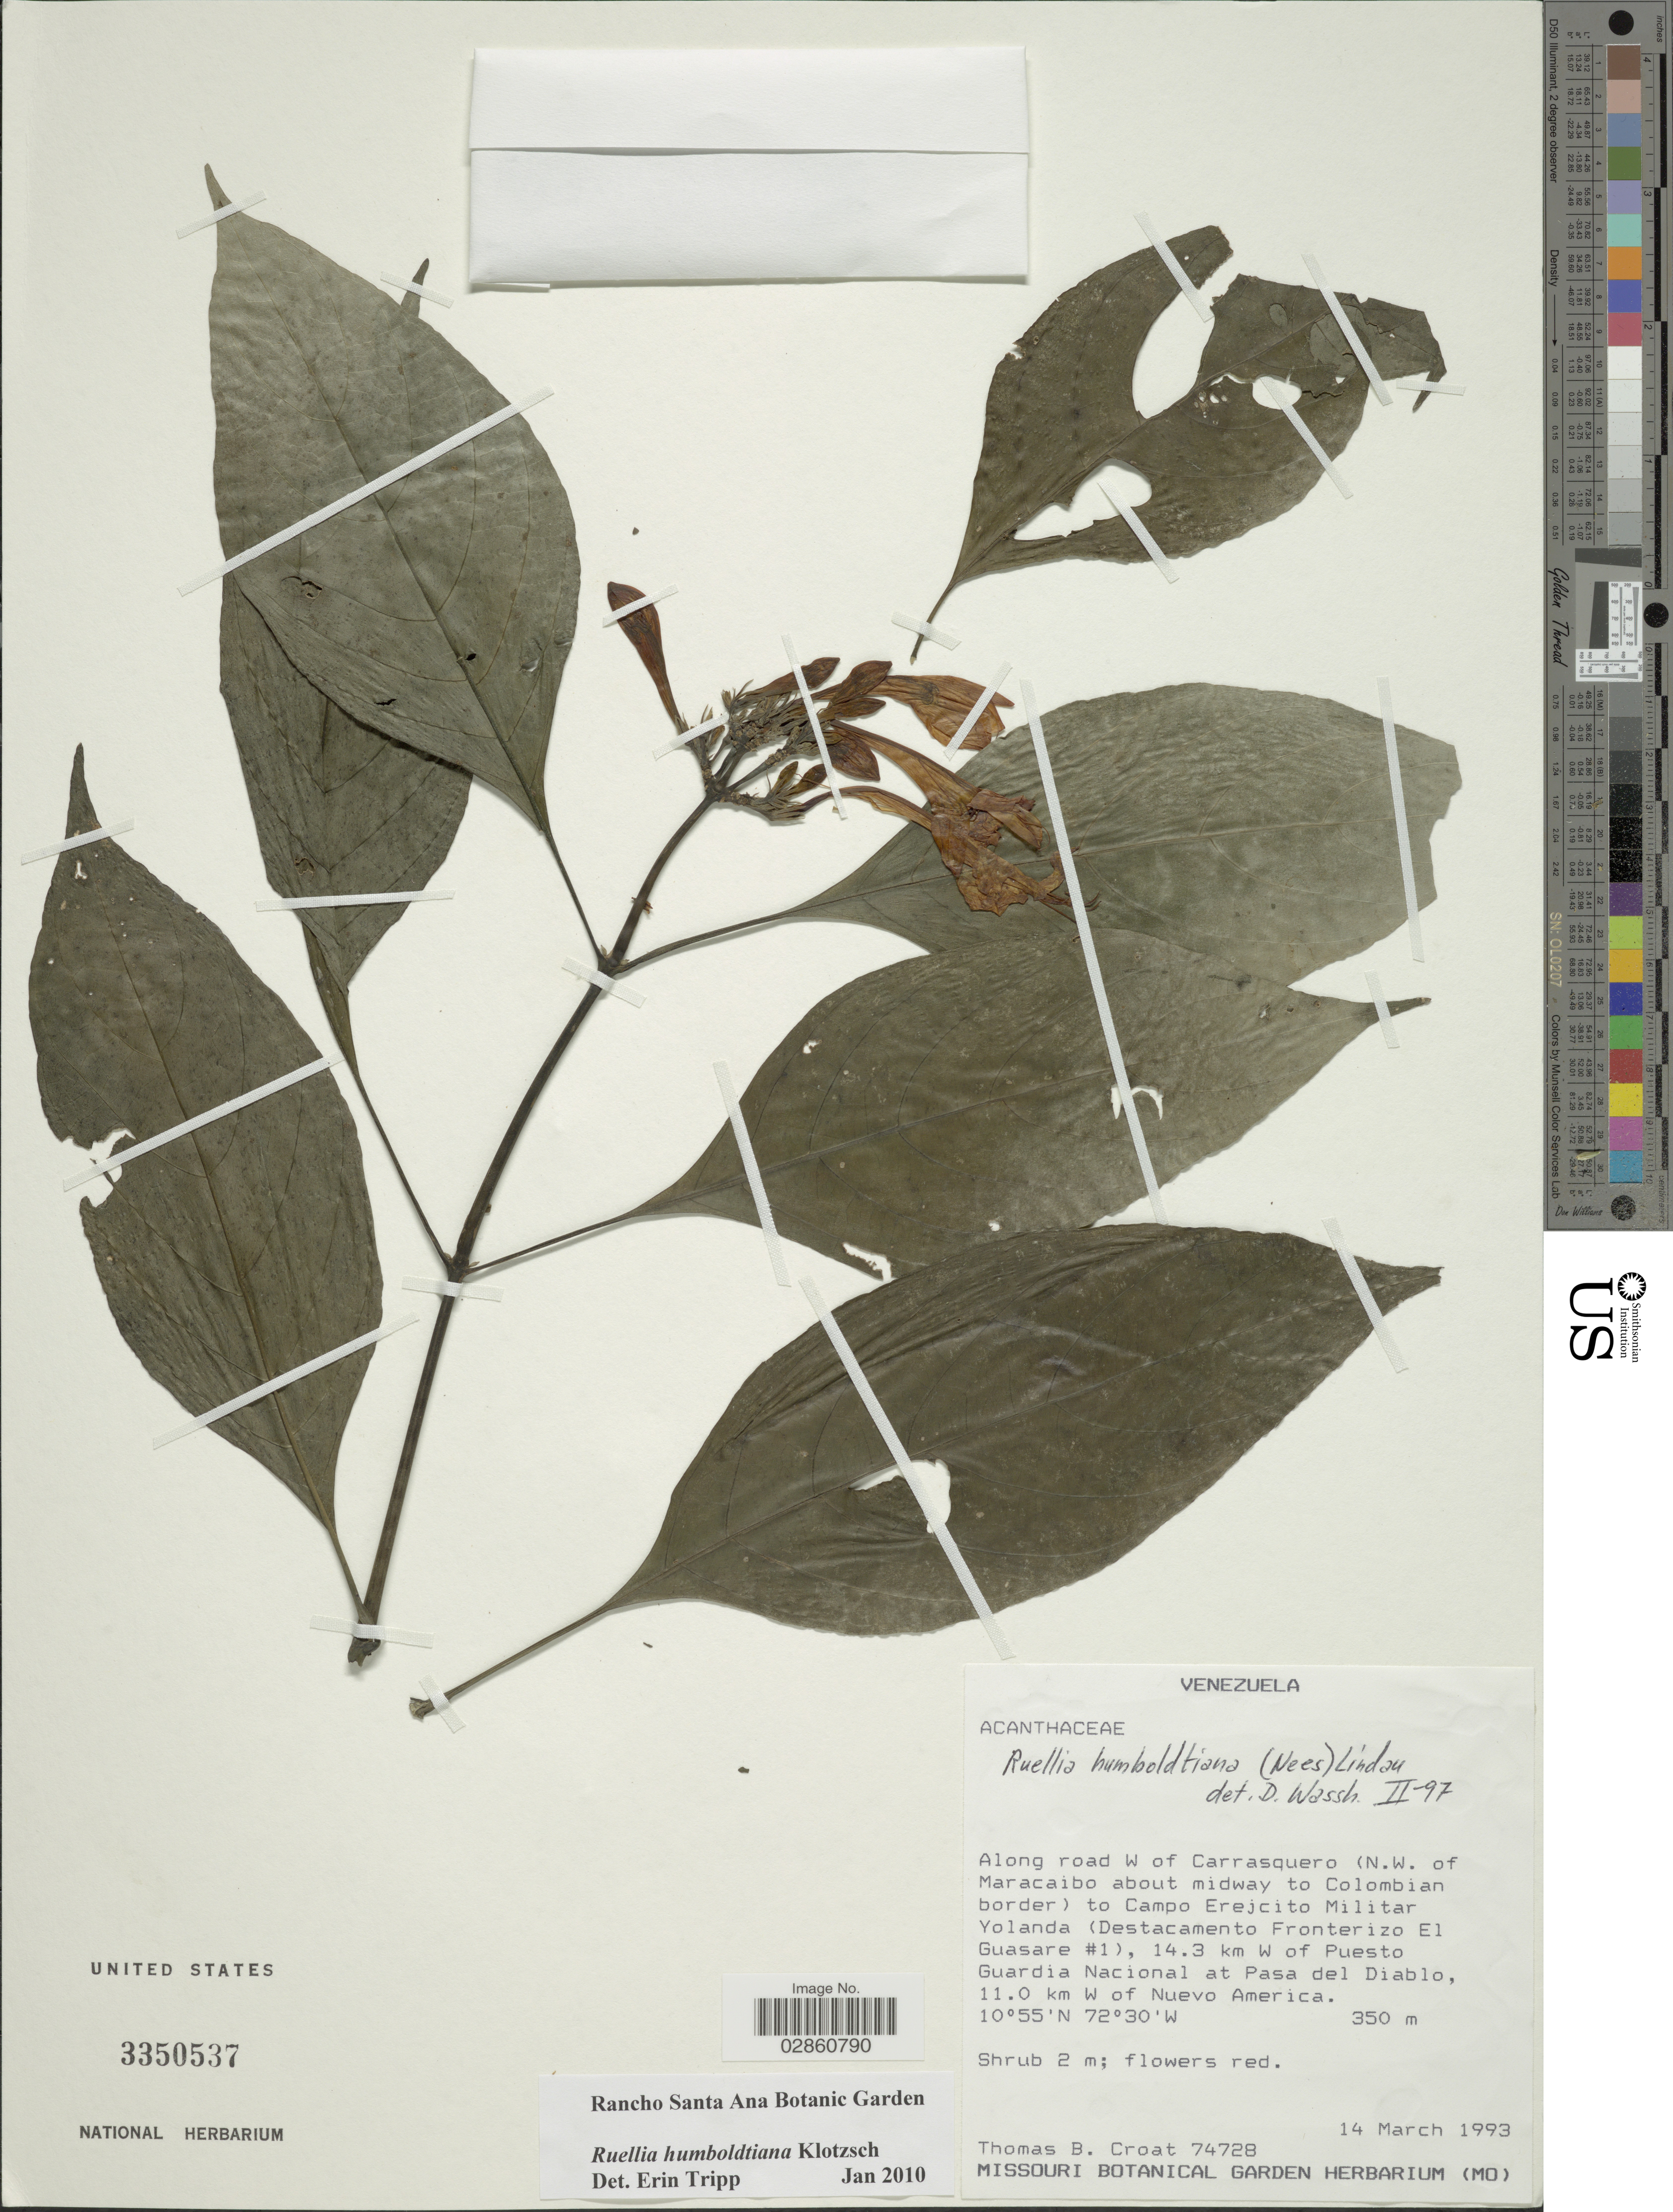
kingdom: Plantae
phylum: Tracheophyta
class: Magnoliopsida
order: Lamiales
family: Acanthaceae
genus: Ruellia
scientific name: Ruellia humboldtiana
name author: (Nees) Lindau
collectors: T. B. Croat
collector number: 74728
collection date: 1993-03-14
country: Venezuela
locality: Along road W of Carrasquero (N.W. of Maracaibo about midway to Colombian border) to Campo Erejcito Militar Yolanda (Destacamento Fronterizo El Guasare #1), 14.3 km W of Puesto Guardia Nacional at Pasa del Diablo. 11.0 km W of Nuevo America.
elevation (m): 350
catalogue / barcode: US 3350537